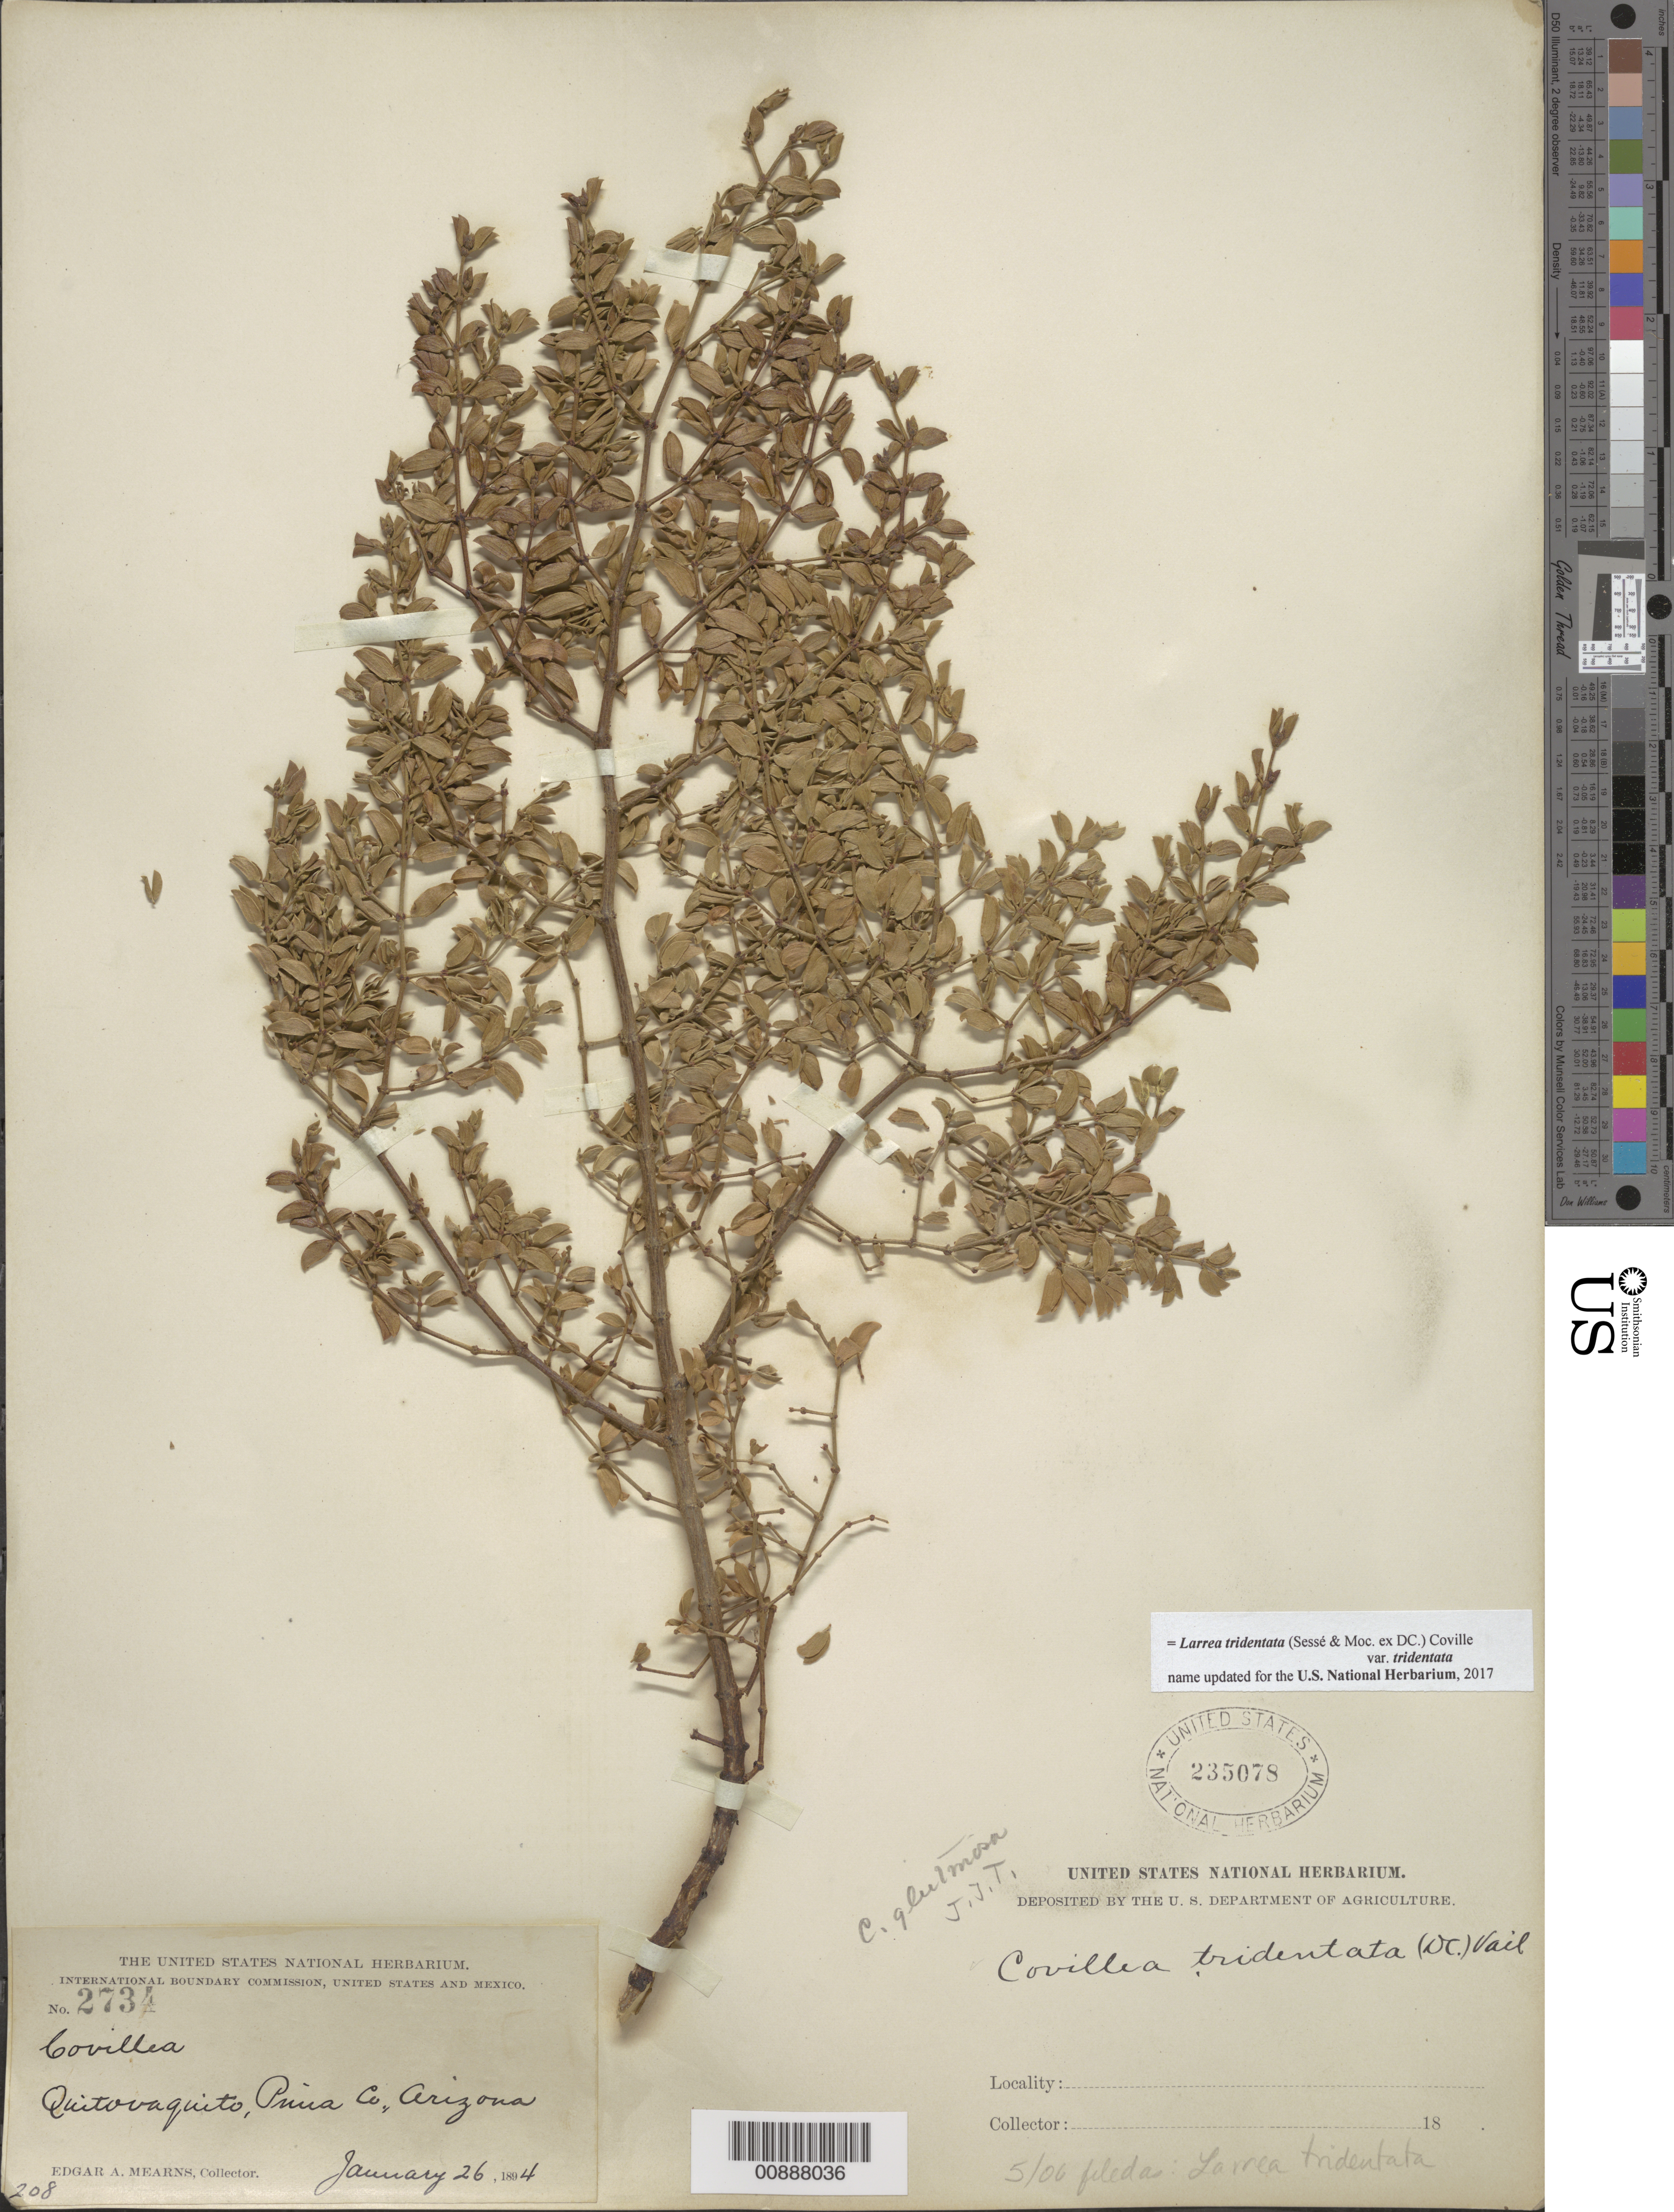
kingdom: Plantae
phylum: Tracheophyta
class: Magnoliopsida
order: Zygophyllales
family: Zygophyllaceae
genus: Larrea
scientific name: Larrea tridentata var. tridentata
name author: (Sessé & Moc. ex DC.) Coville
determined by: Strong, M. T., (US), Smithsonian Institution - National Museum of Natural History (UNITED STATES)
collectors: E. A. Mearns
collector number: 2734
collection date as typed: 26 Jan 1894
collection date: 1894-01-26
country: United States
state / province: Arizona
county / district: Pima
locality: Quitovaquito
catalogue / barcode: US 235078